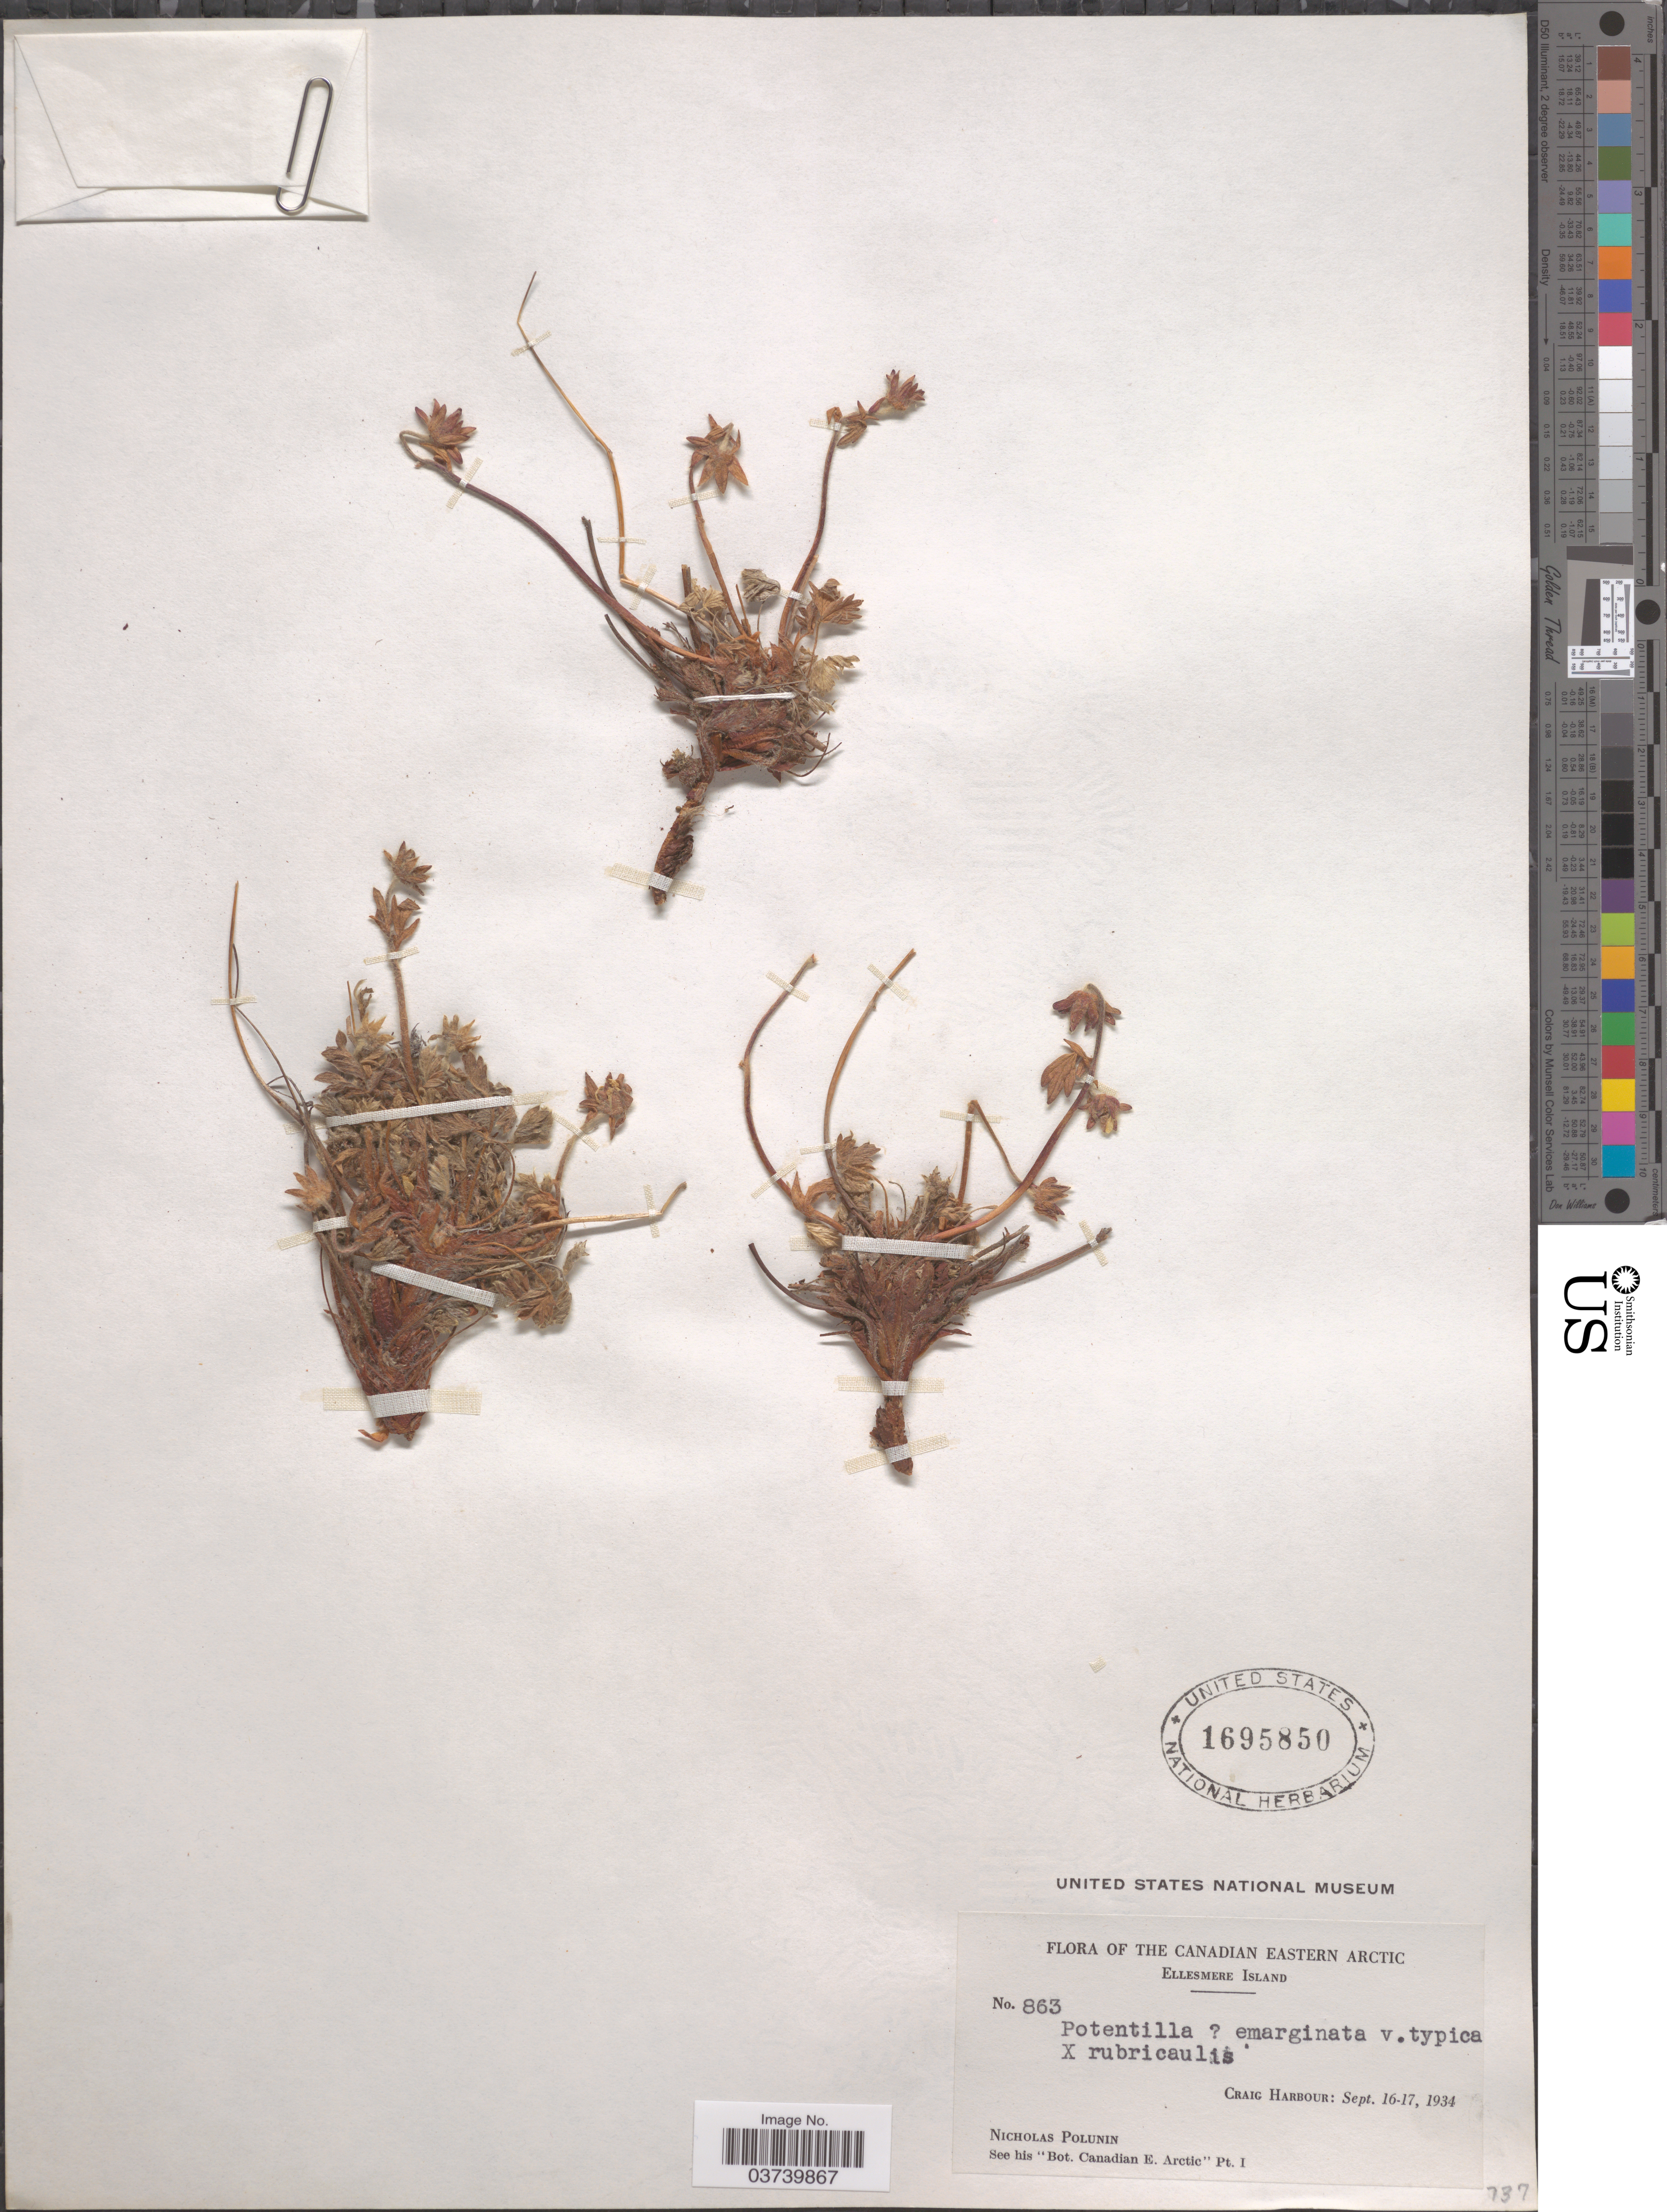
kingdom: Plantae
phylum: Tracheophyta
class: Magnoliopsida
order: Rosales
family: Rosaceae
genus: Potentilla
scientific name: Potentilla hyparctica subsp. hyparctica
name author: Malte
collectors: N. V. Polunin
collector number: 863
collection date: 1934-09-16/1934-09-17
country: Canada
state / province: Nunavut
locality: The Canadian Eastern Arctic. Ellesmere Island. Craig Harbour.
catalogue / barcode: US 1695850